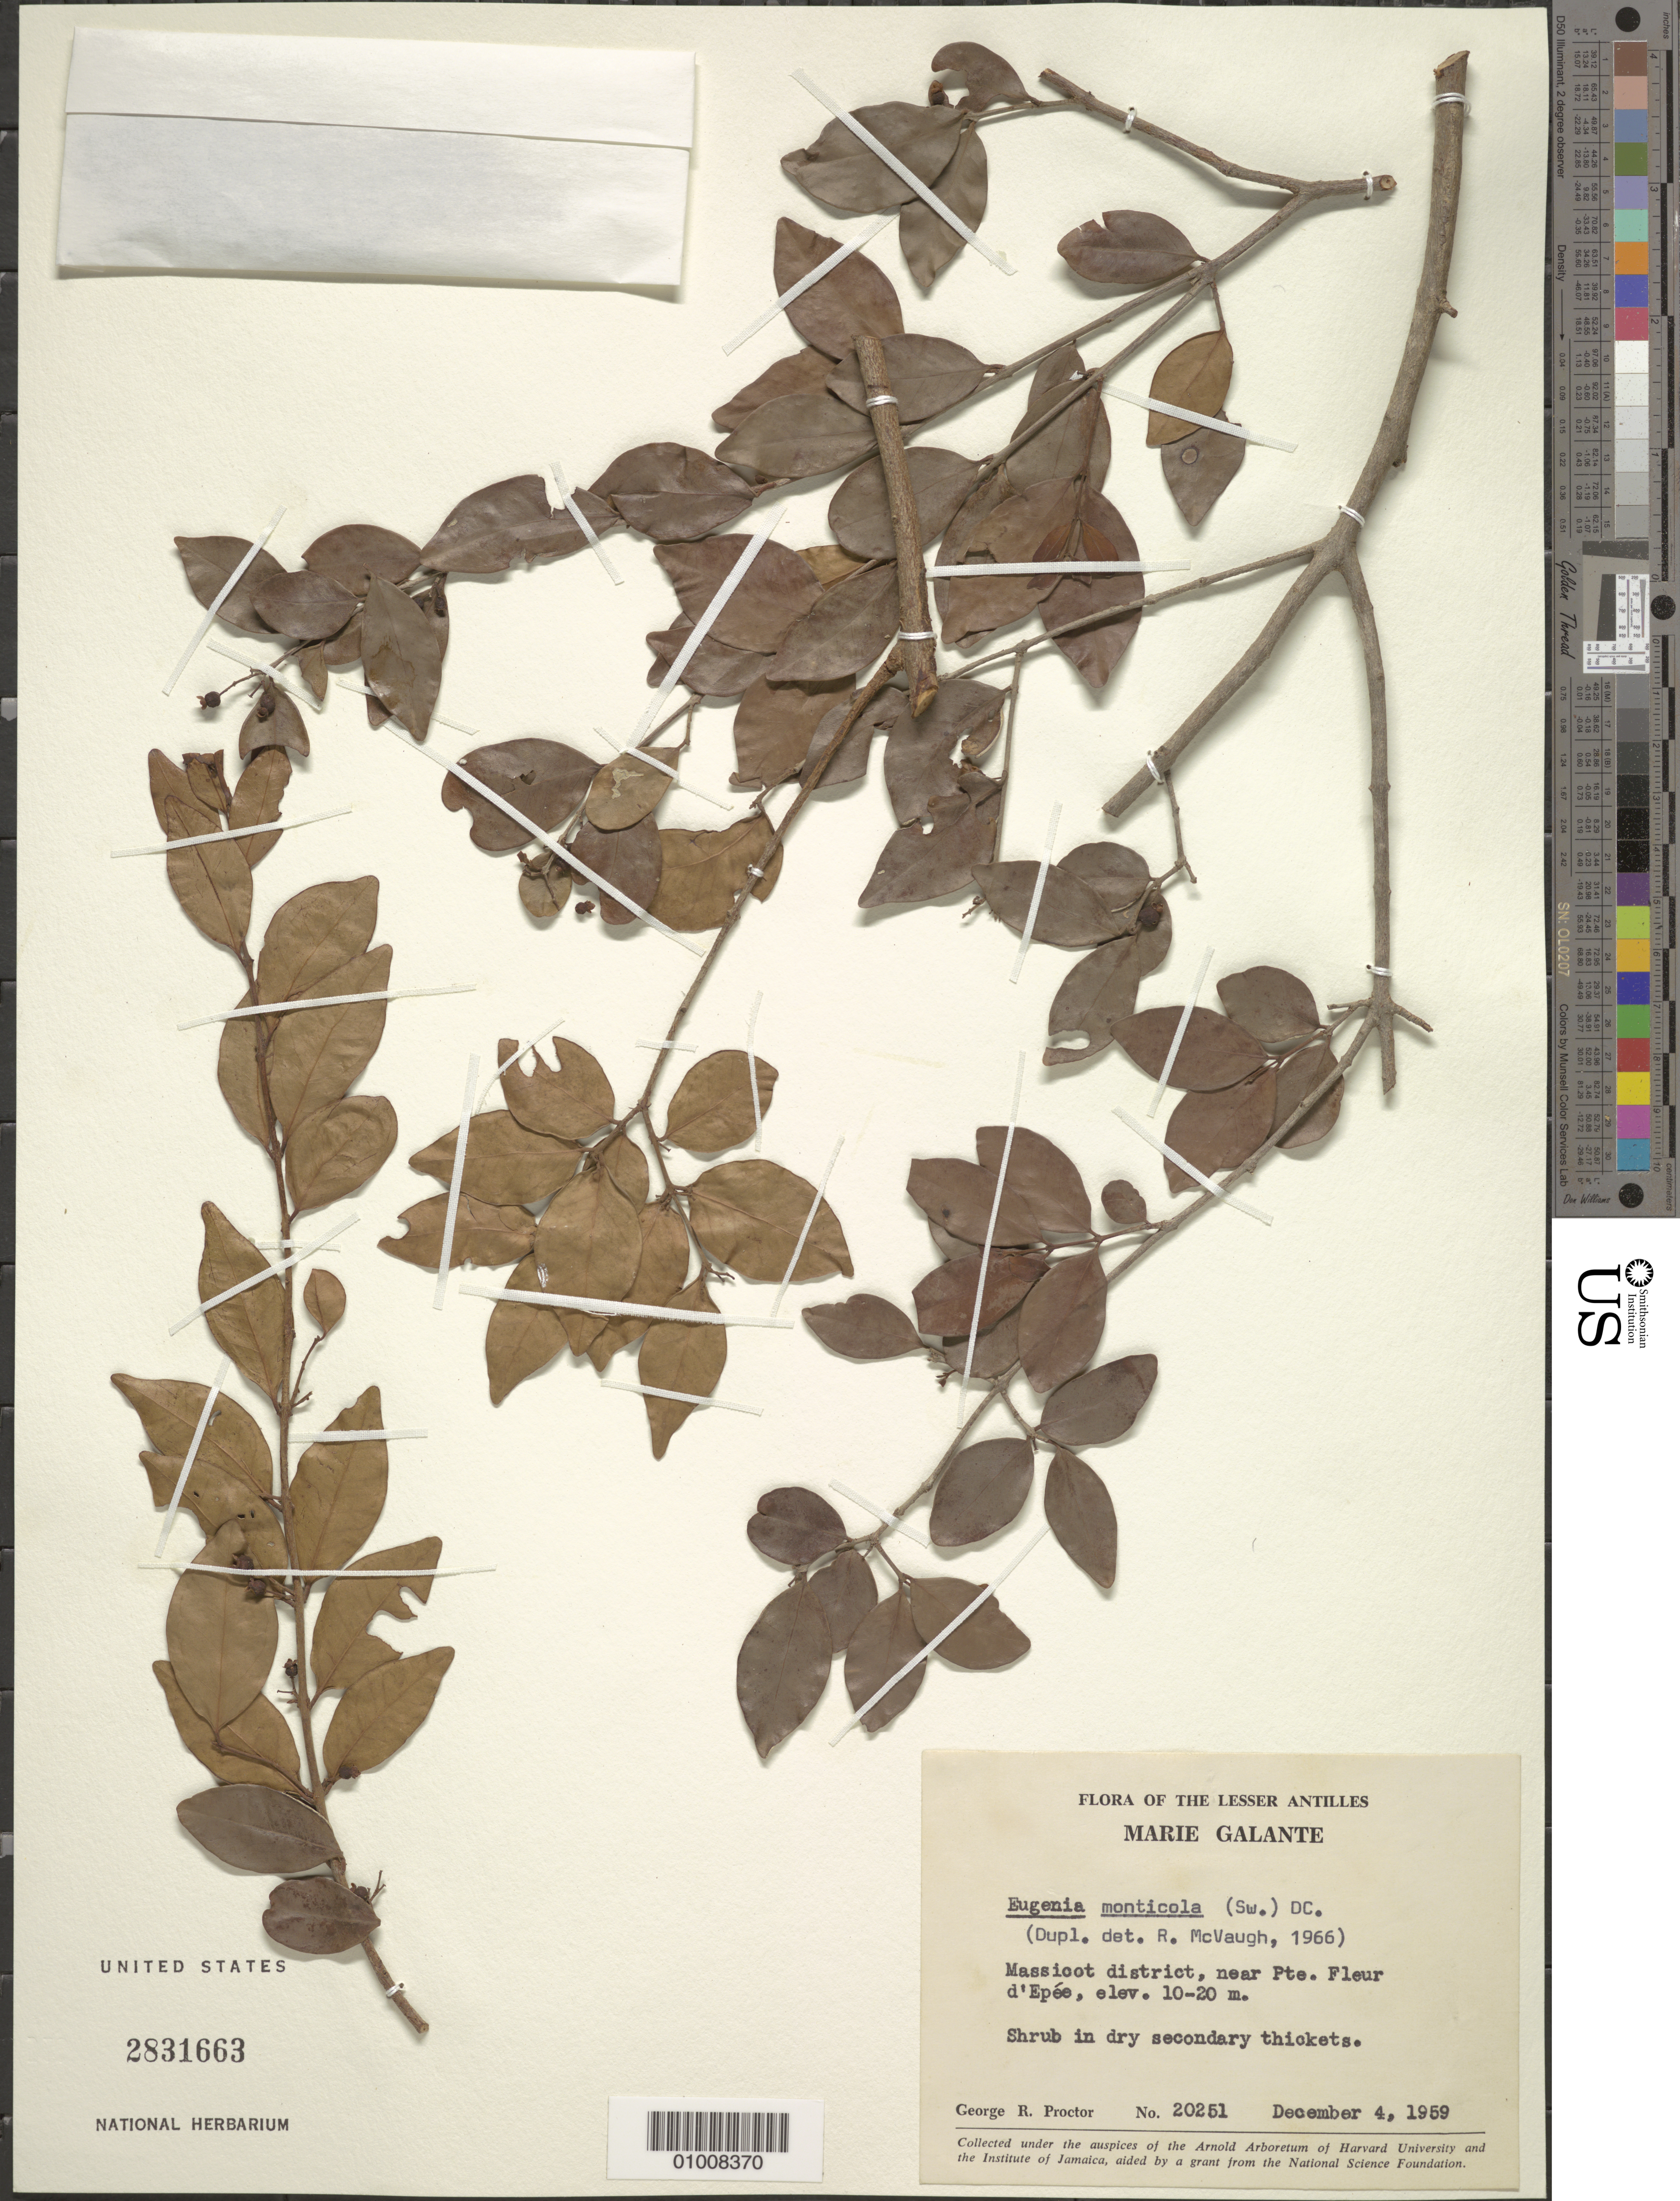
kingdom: Plantae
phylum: Tracheophyta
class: Magnoliopsida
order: Myrtales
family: Myrtaceae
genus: Eugenia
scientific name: Eugenia monticola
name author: (Sw.) DC.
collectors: G. R. Proctor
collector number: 20251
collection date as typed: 04 Dec 1959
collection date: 1959-12-04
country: Guadeloupe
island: Marie Galante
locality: Massicot district, near Pte. Fleur d'Epée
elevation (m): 10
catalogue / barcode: US 2831663